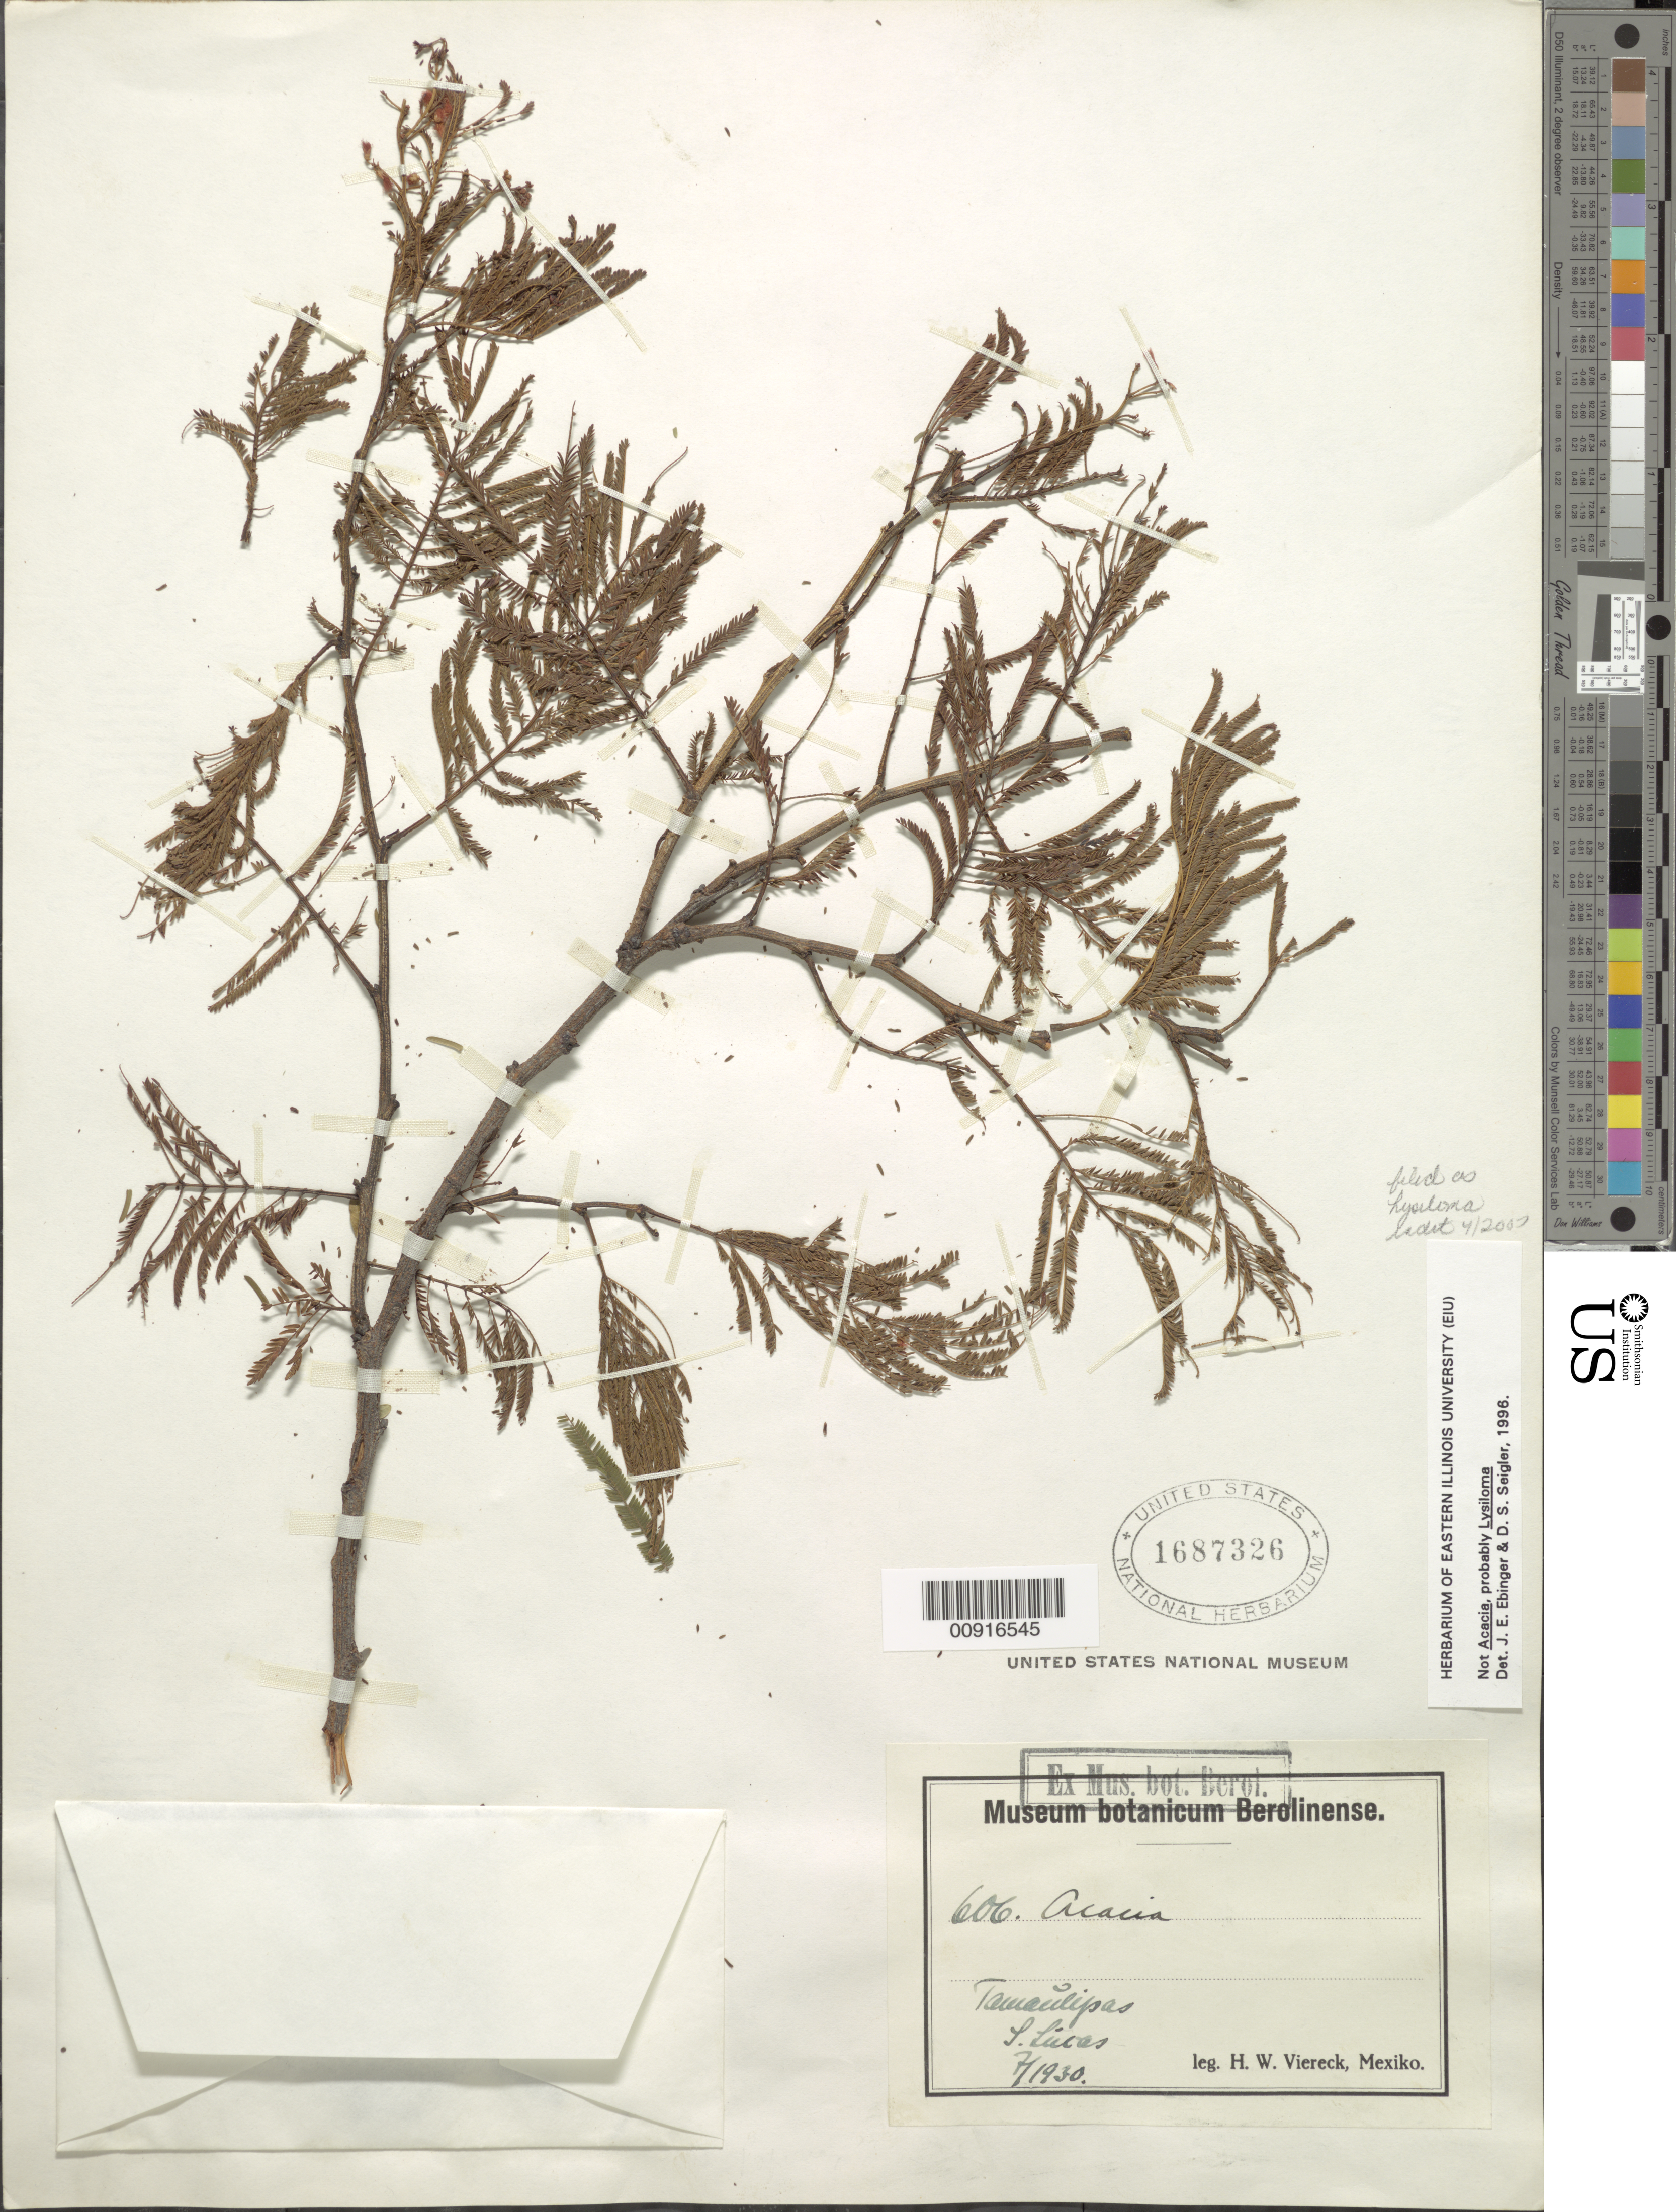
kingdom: Plantae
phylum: Tracheophyta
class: Magnoliopsida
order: Fabales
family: Fabaceae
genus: Lysiloma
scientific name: Lysiloma sp.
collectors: H. W. Viereck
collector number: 606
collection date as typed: Jul 1930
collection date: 1930-07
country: Mexico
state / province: Tamaulipas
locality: San Lucas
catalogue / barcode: US 1687326